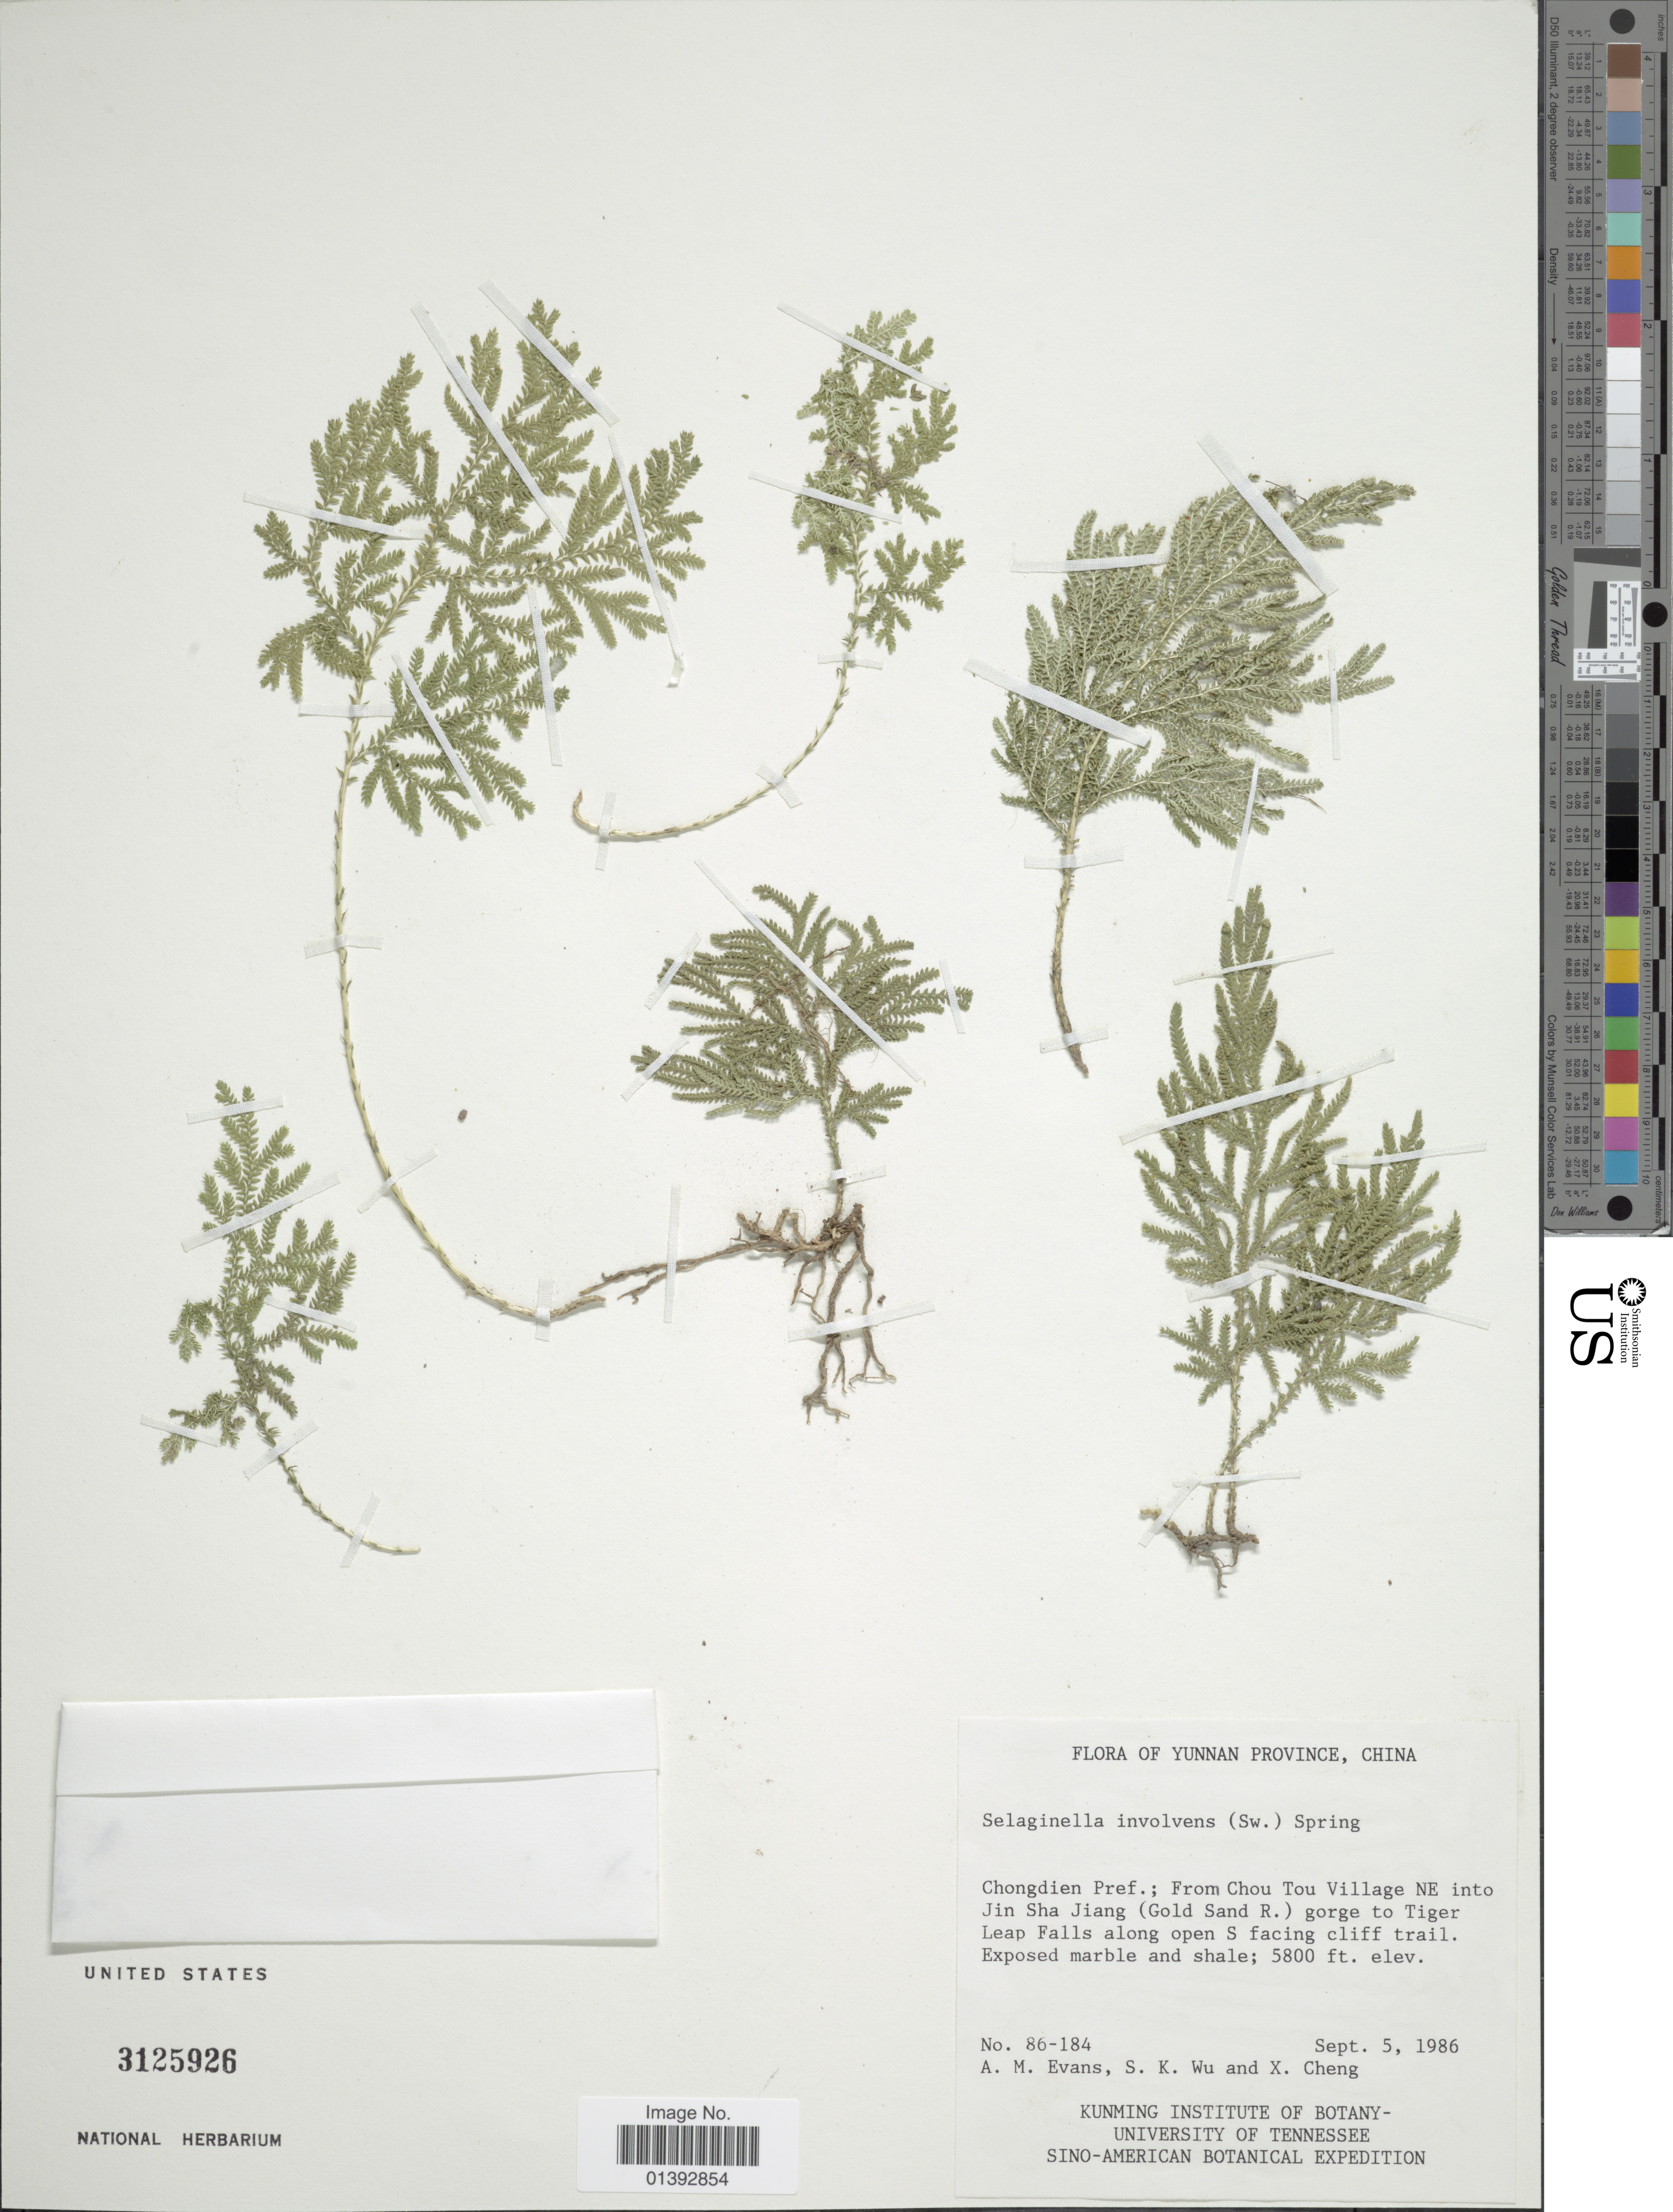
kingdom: Plantae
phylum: Tracheophyta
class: Lycopodiopsida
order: Selaginellales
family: Selaginellaceae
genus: Selaginella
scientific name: Selaginella involvens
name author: (Sw.) Spring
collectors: A. M. Evans, S. K. Wu & X. Cheng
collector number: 86-184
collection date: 1986-09-05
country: China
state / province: Yunnan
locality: Chongdien Pref.; From Chou Tou Village NE into Jin Sha Jiang(Gold Sand R.) gorge to Tiger Leap Falls along open S facing clff trail.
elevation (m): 1768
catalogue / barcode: US 3125926